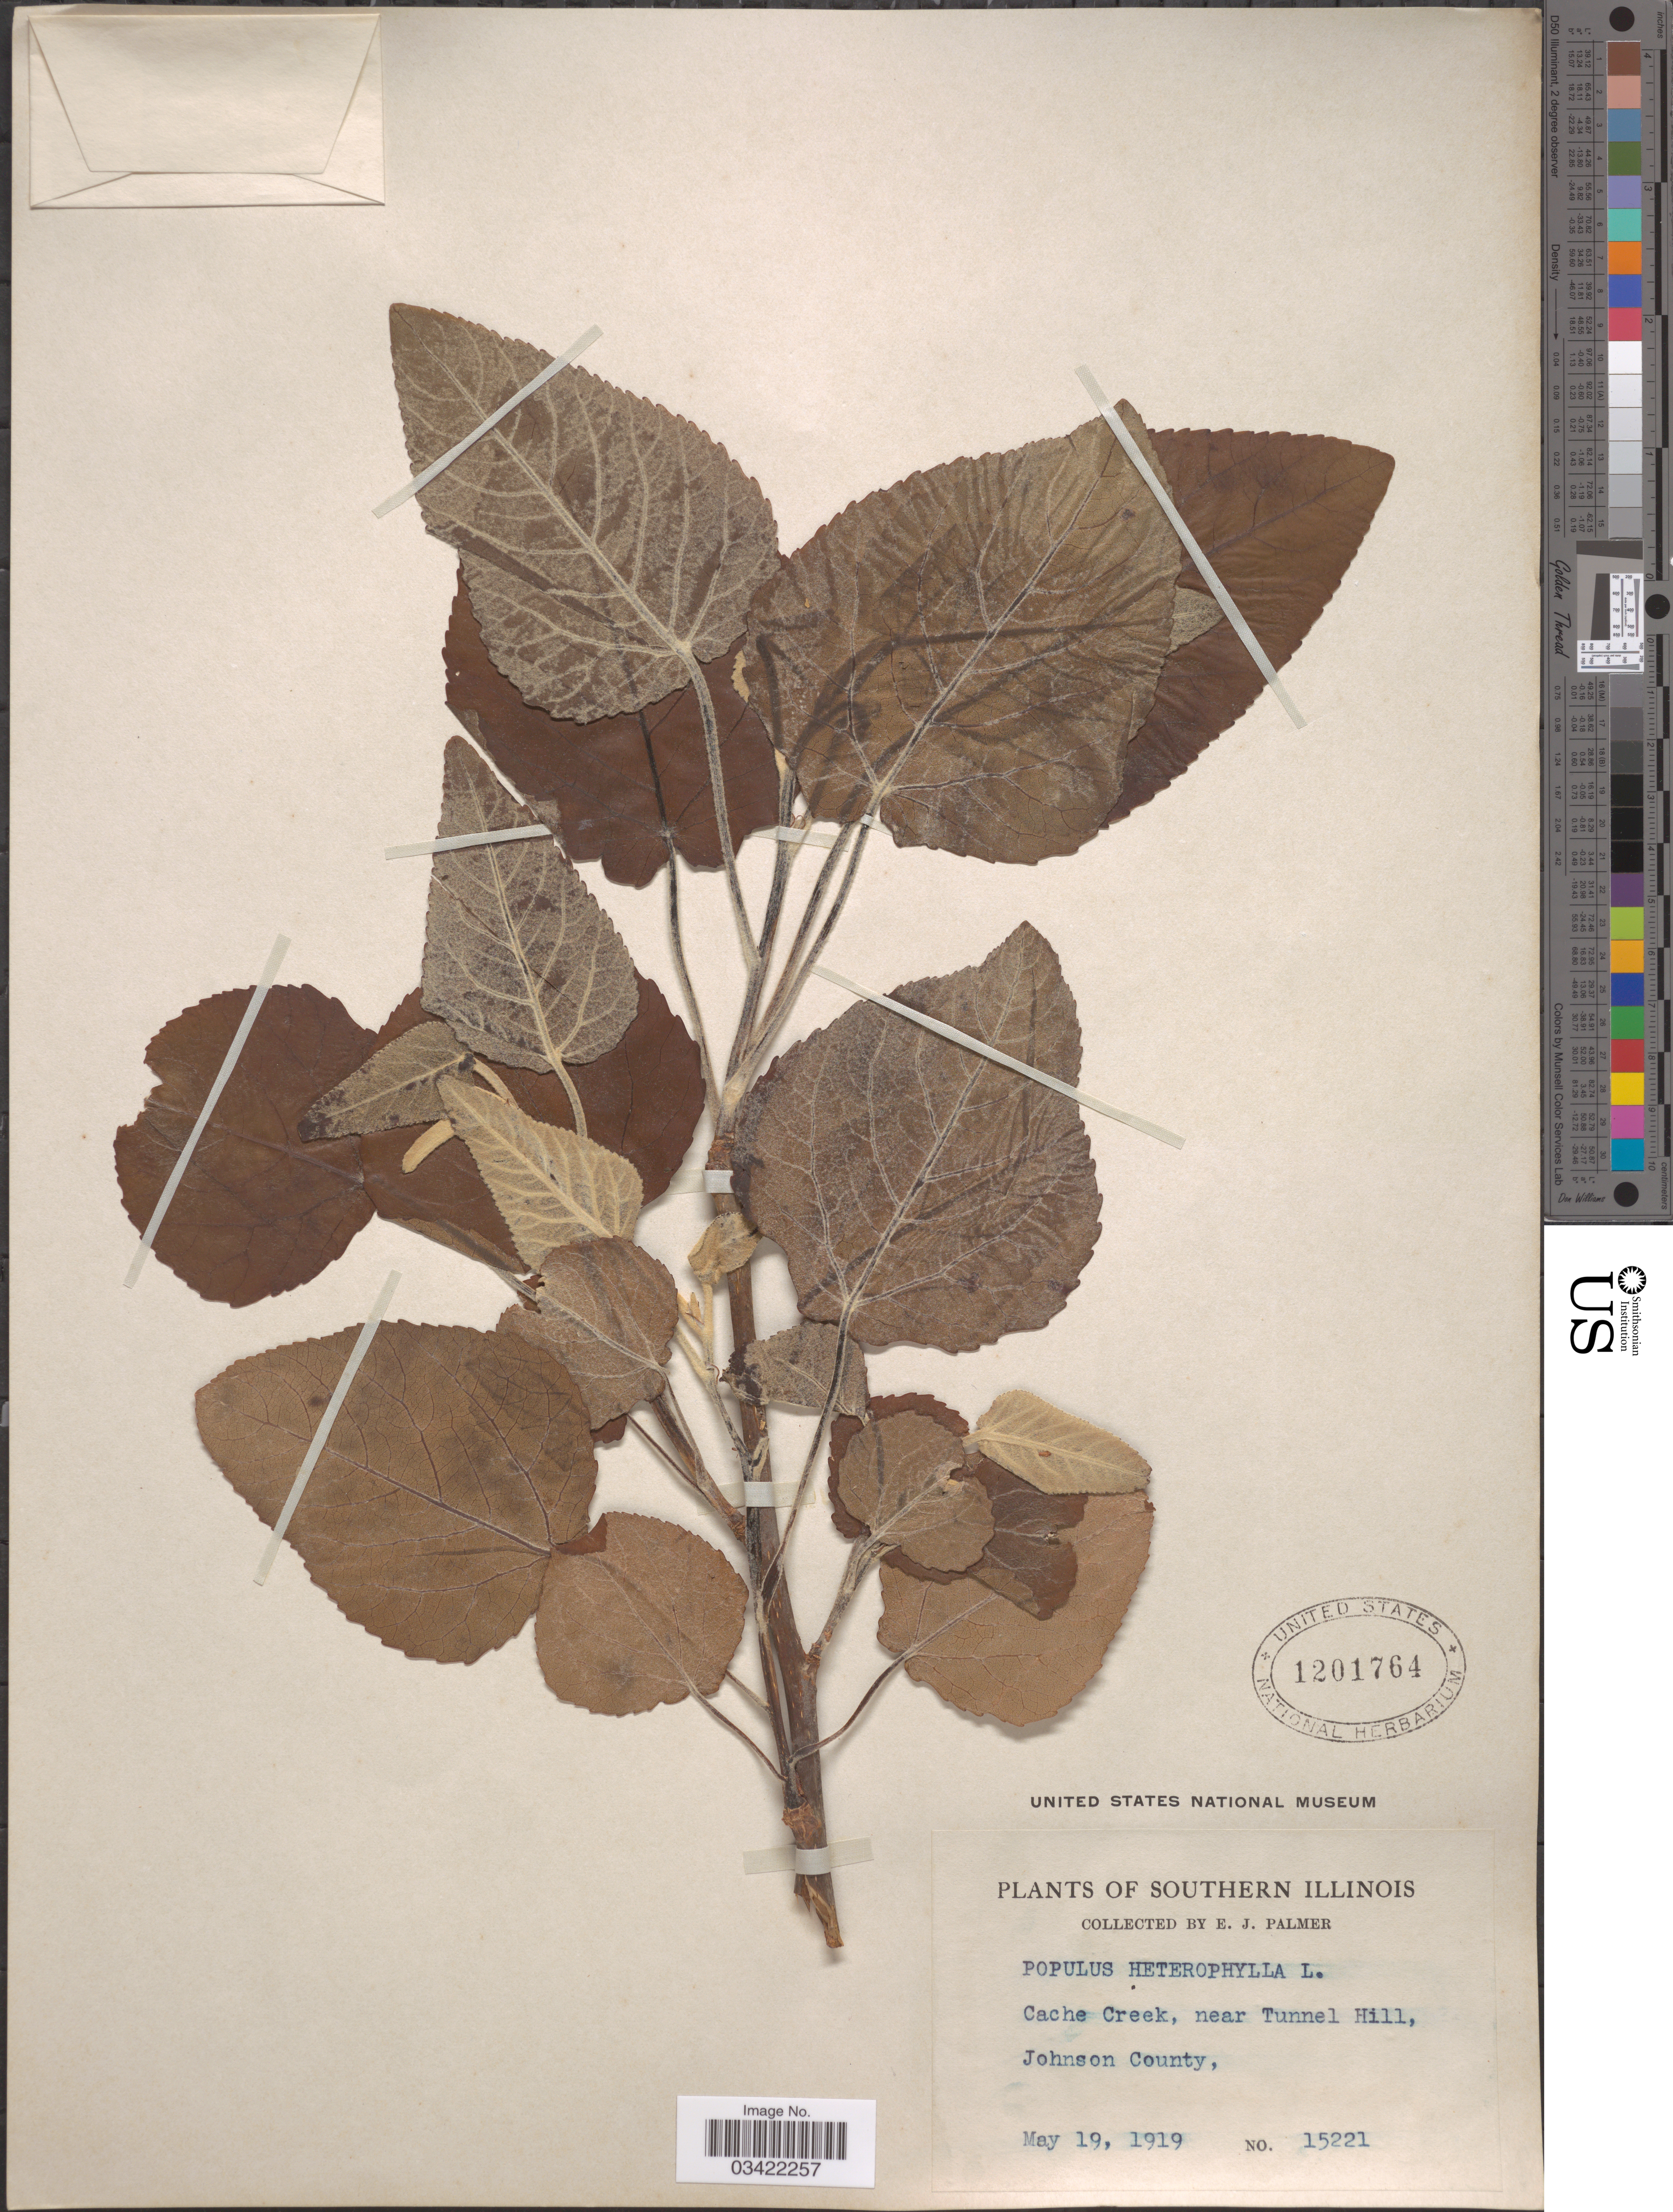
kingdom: Plantae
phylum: Tracheophyta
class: Magnoliopsida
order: Malpighiales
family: Salicaceae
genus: Populus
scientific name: Populus heterophylla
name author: L.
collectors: E. J. Palmer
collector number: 15221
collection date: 1919-05-19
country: United States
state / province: Illinois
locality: Southern Illinois. Cache Creek, near Tunnel Hill, Johnson County.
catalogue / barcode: US 1201764